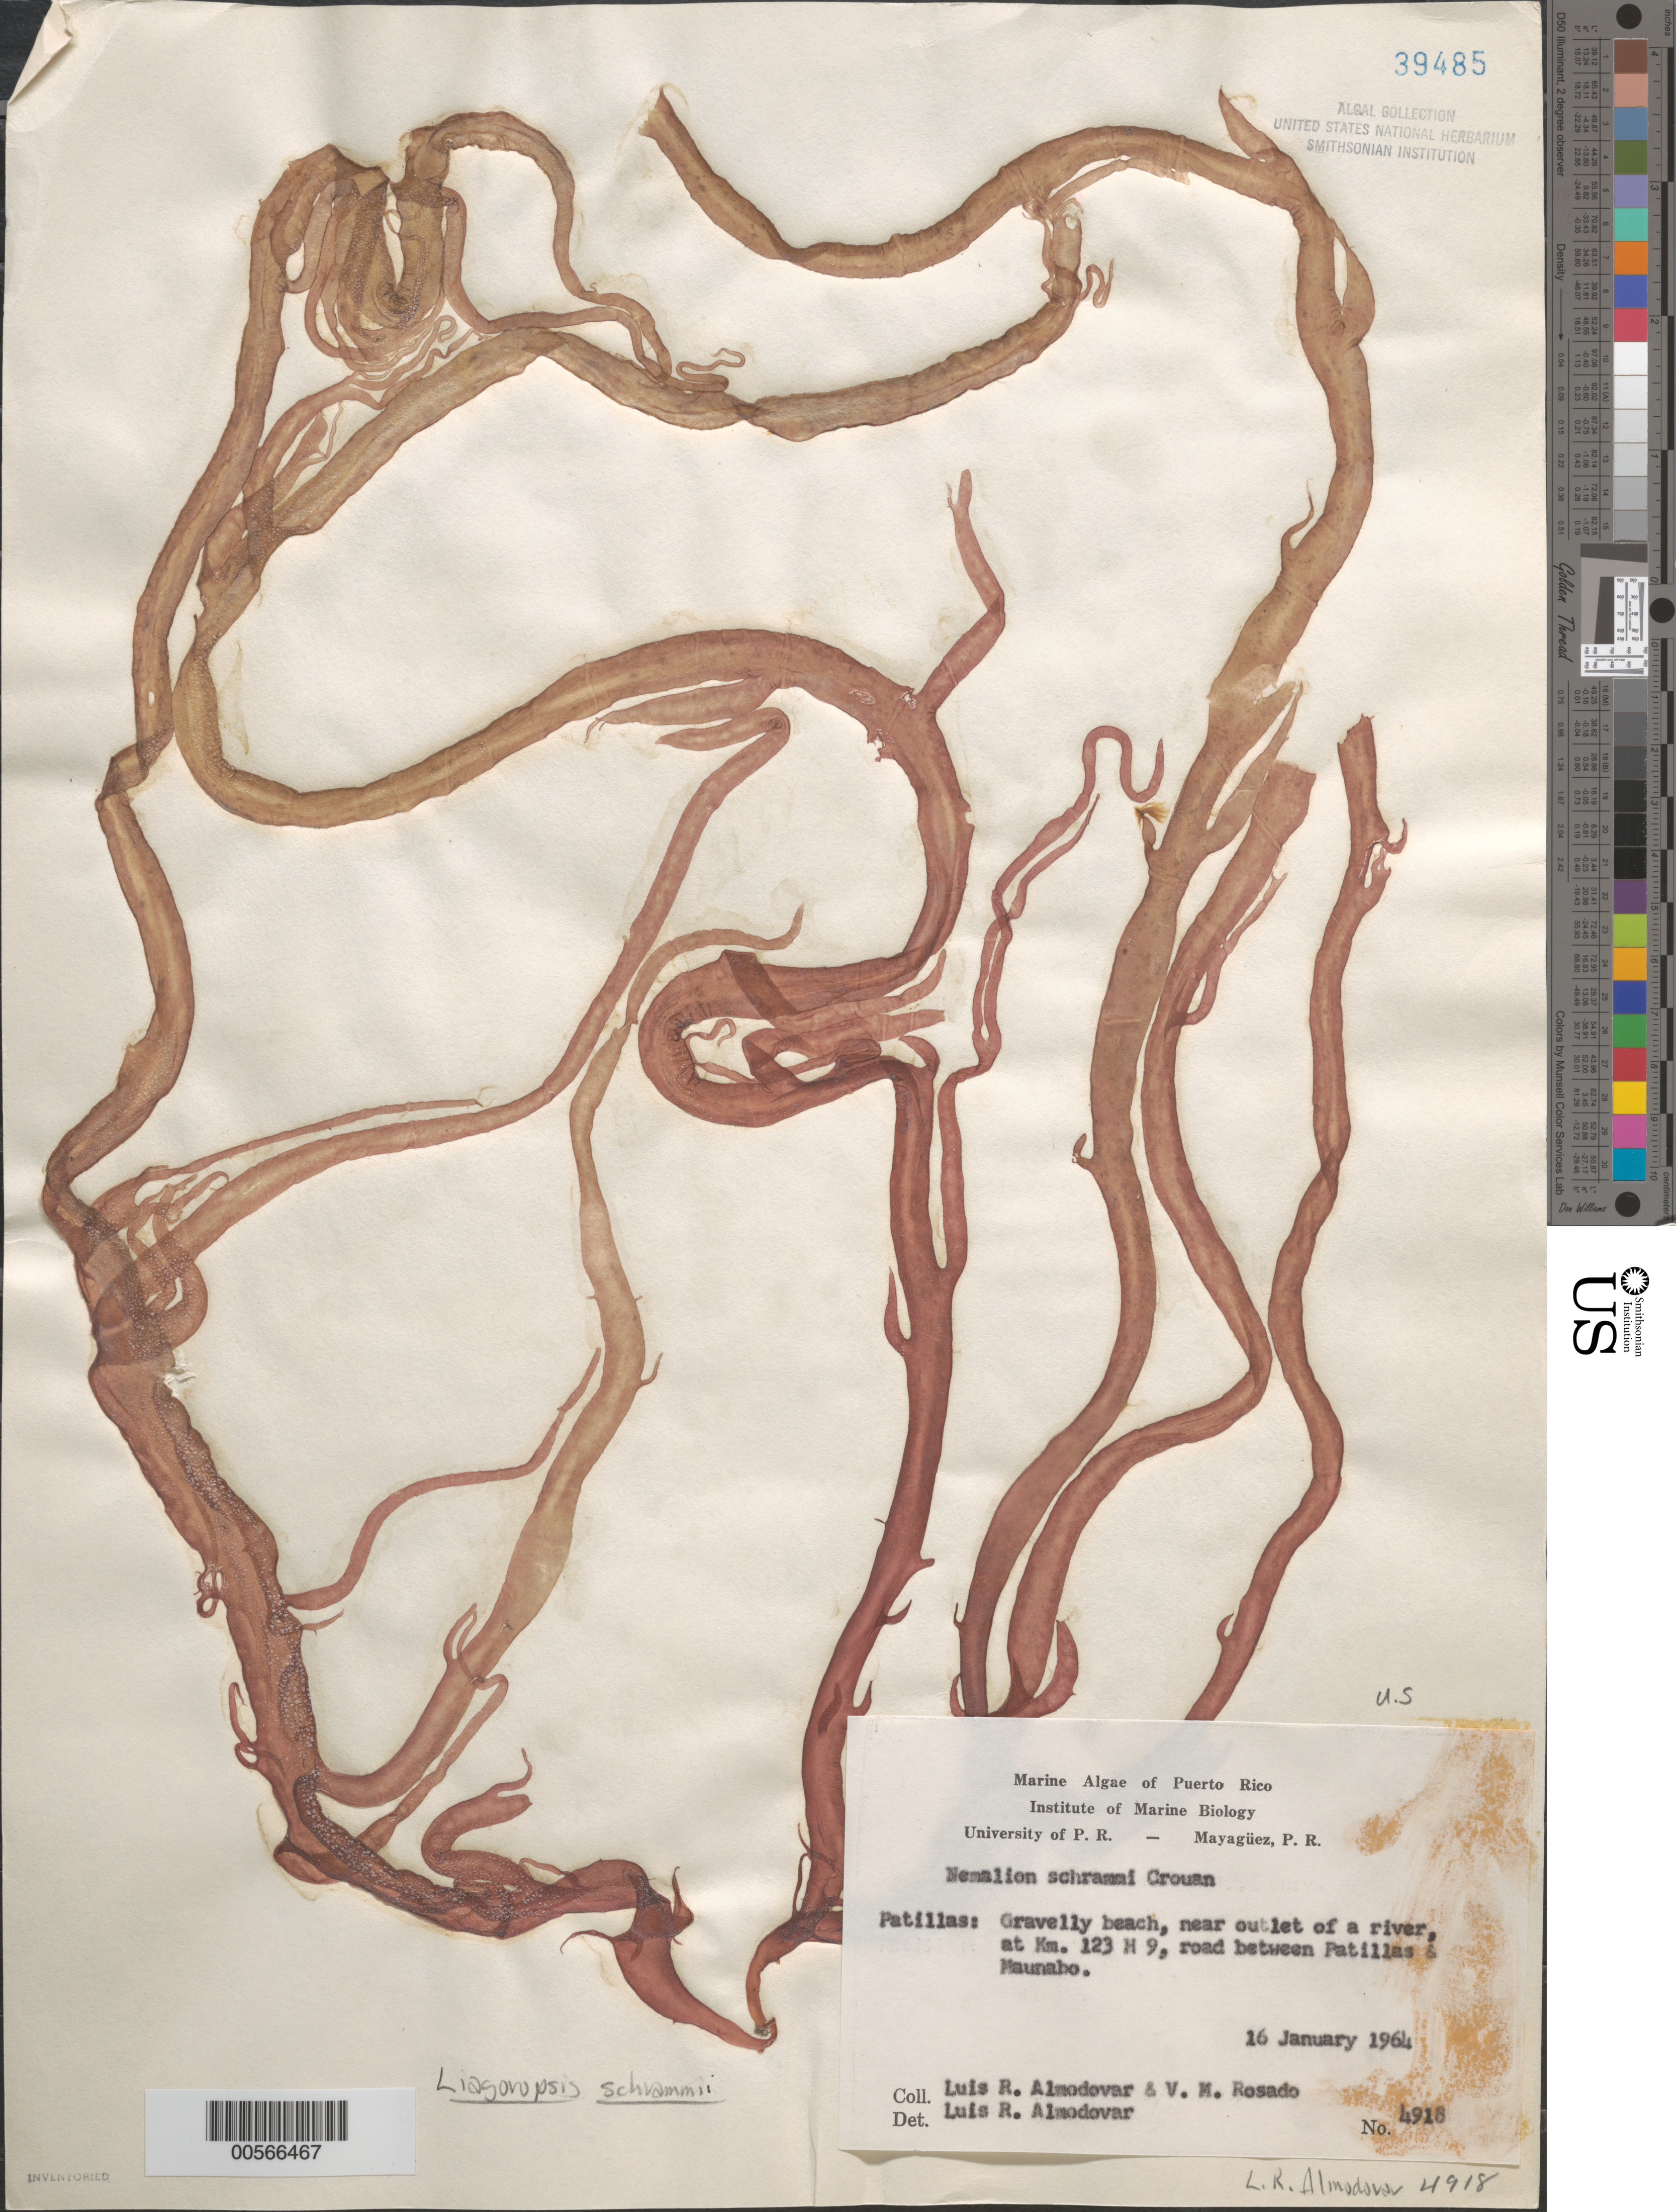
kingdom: Plantae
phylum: Rhodophyta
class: Florideophyceae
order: Nemaliales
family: Liagoraceae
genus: Liagoropsis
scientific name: Liagoropsis schrammii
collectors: L. Almodovar & V. Rosado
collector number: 4918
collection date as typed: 16 Jan 1964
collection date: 1964-01-16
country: Puerto Rico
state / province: Patillas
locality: Between Patillas and Maunabo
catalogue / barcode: US 39485